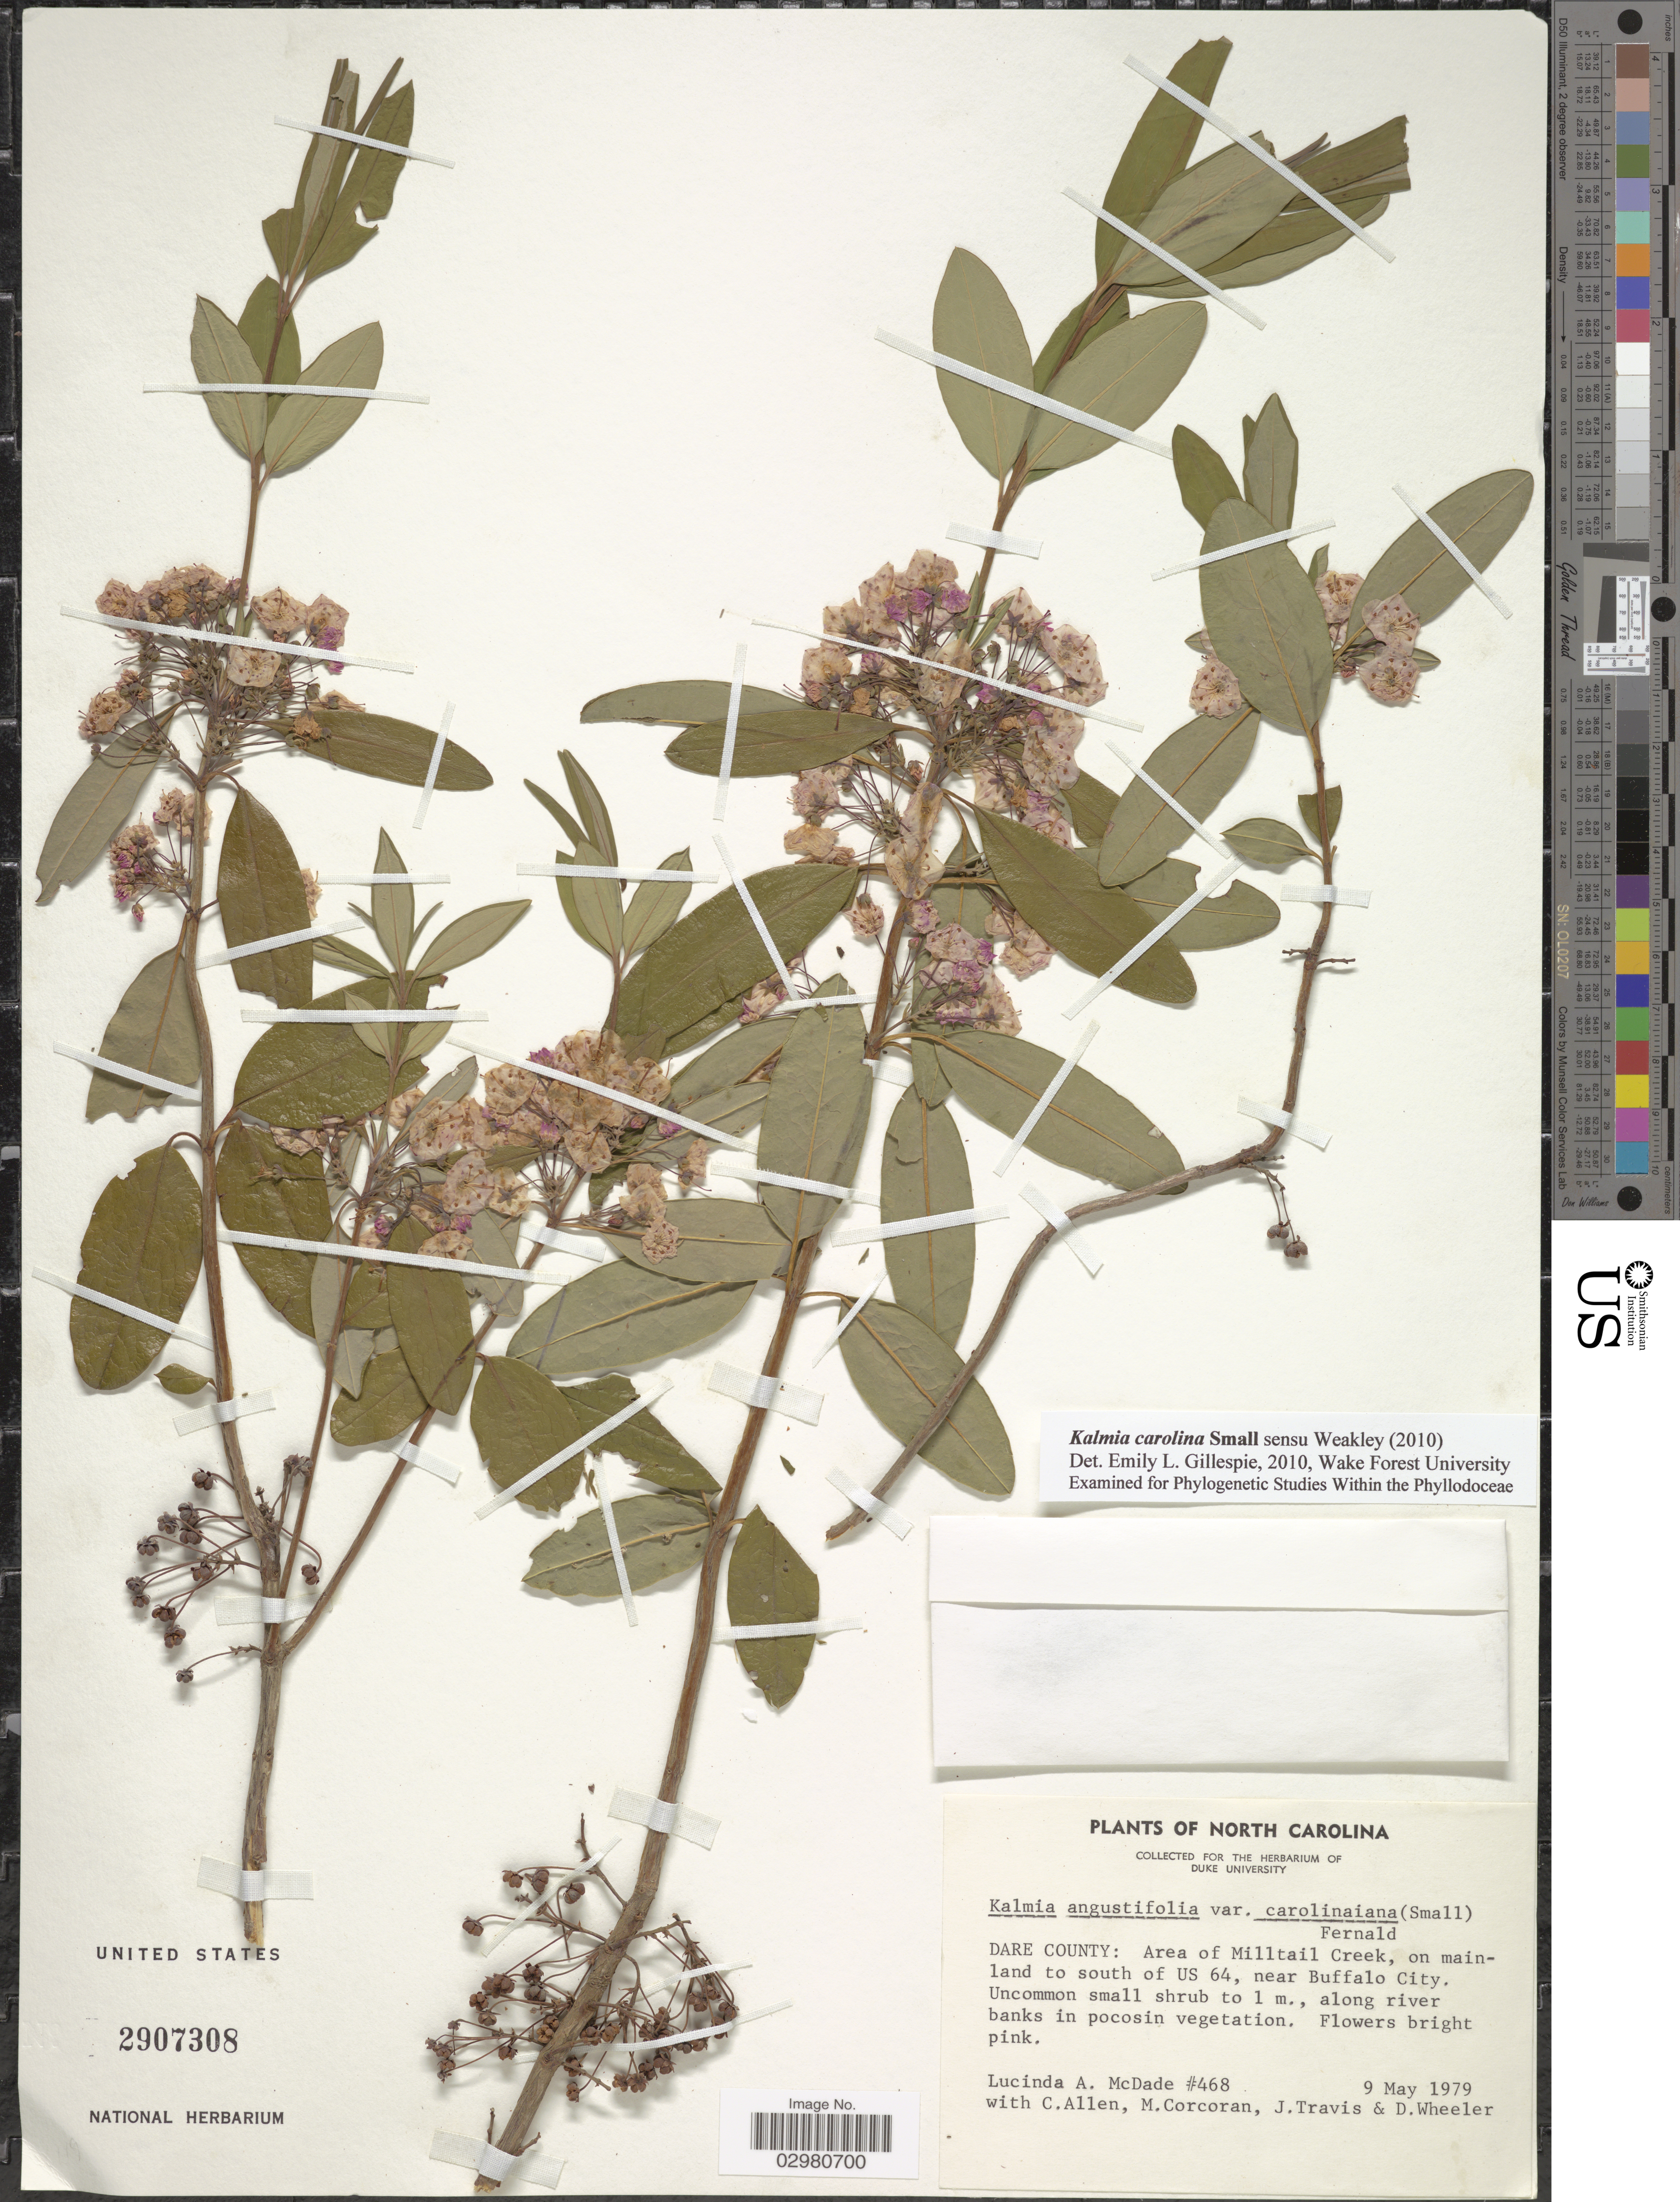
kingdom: Plantae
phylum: Tracheophyta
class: Magnoliopsida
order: Ericales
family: Ericaceae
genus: Kalmia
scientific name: Kalmia carolina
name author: Small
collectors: L. McDade, C. Allen, M. Corcoran, J. Travis & D. Wheeler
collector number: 468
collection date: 1979-05-09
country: United States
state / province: North Carolina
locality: Dare County: Area of Milltrail Creek, on mainland to south of US 64, near Buffalo City.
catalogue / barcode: US 2907308